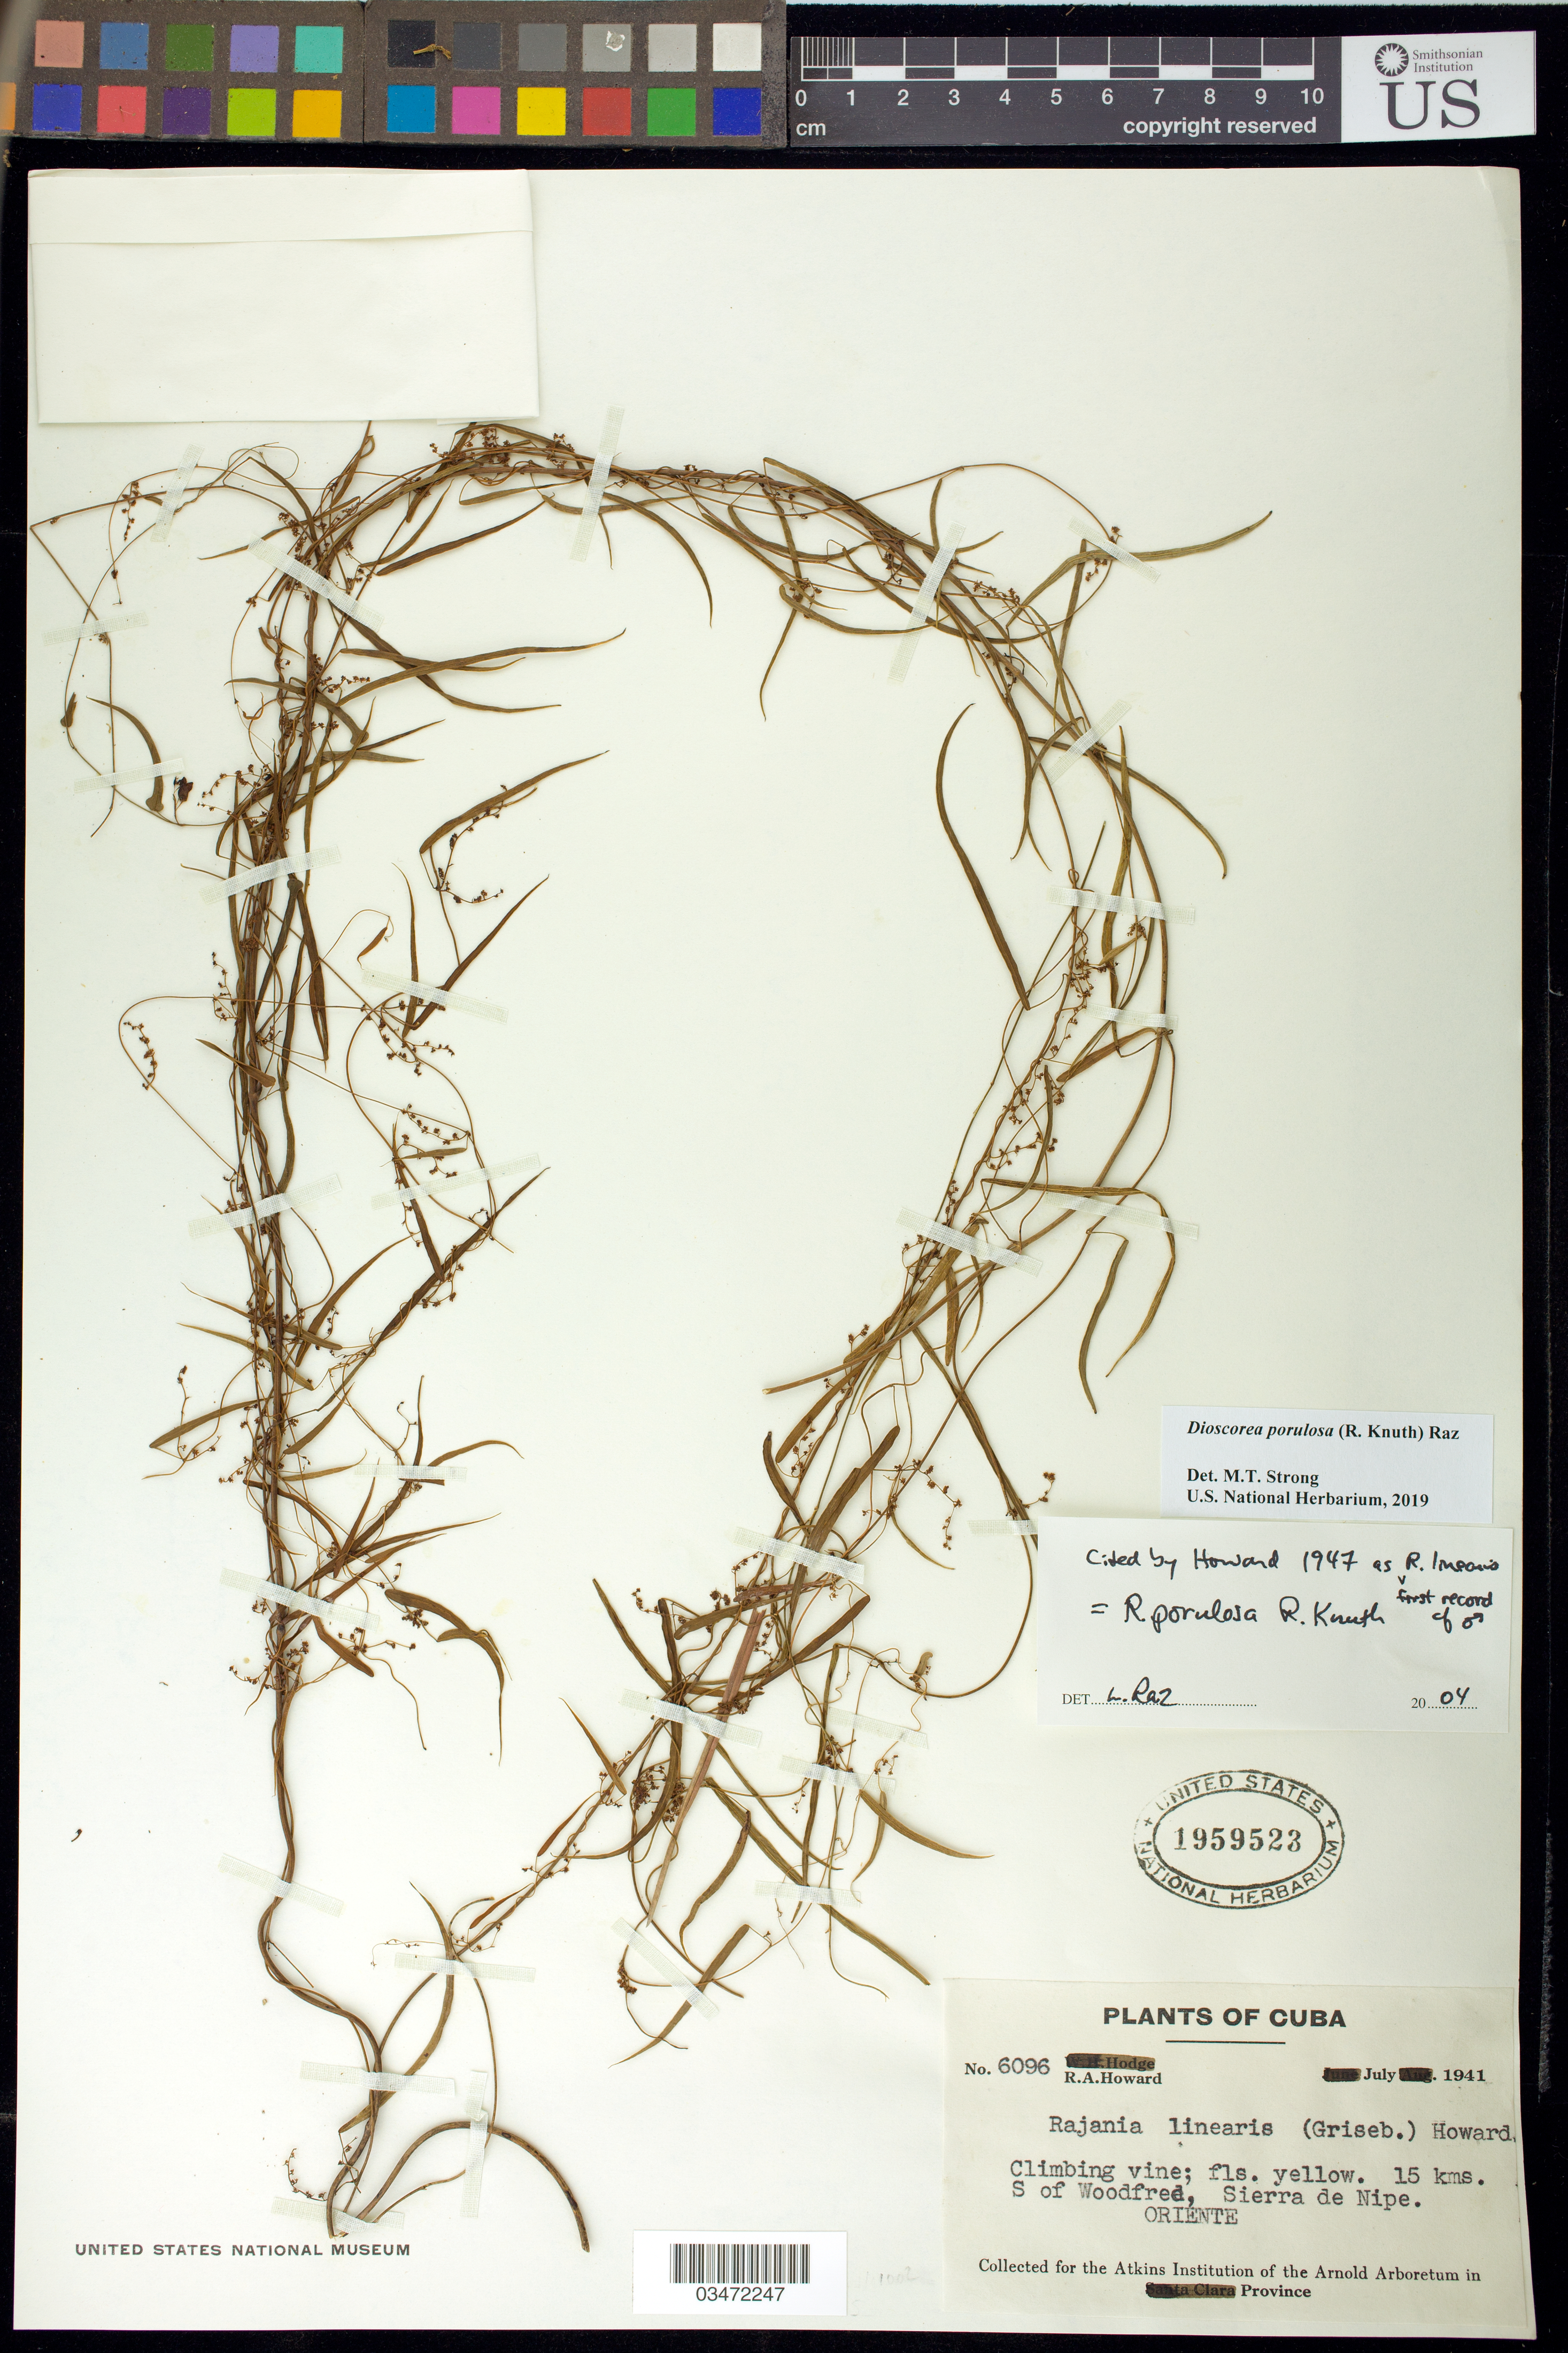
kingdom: Plantae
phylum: Tracheophyta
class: Liliopsida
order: Dioscoreales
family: Dioscoreaceae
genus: Dioscorea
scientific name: Dioscorea porulosa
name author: (R. Knuth) Raz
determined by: Strong, M. T., (US), Smithsonian Institution - National Museum of Natural History (UNITED STATES)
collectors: R. A. Howard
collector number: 6096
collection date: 1941-07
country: Cuba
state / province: Holguín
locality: Sierra de Nipe, 15 km S of Woodfred. Oriente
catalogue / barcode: US 1959523